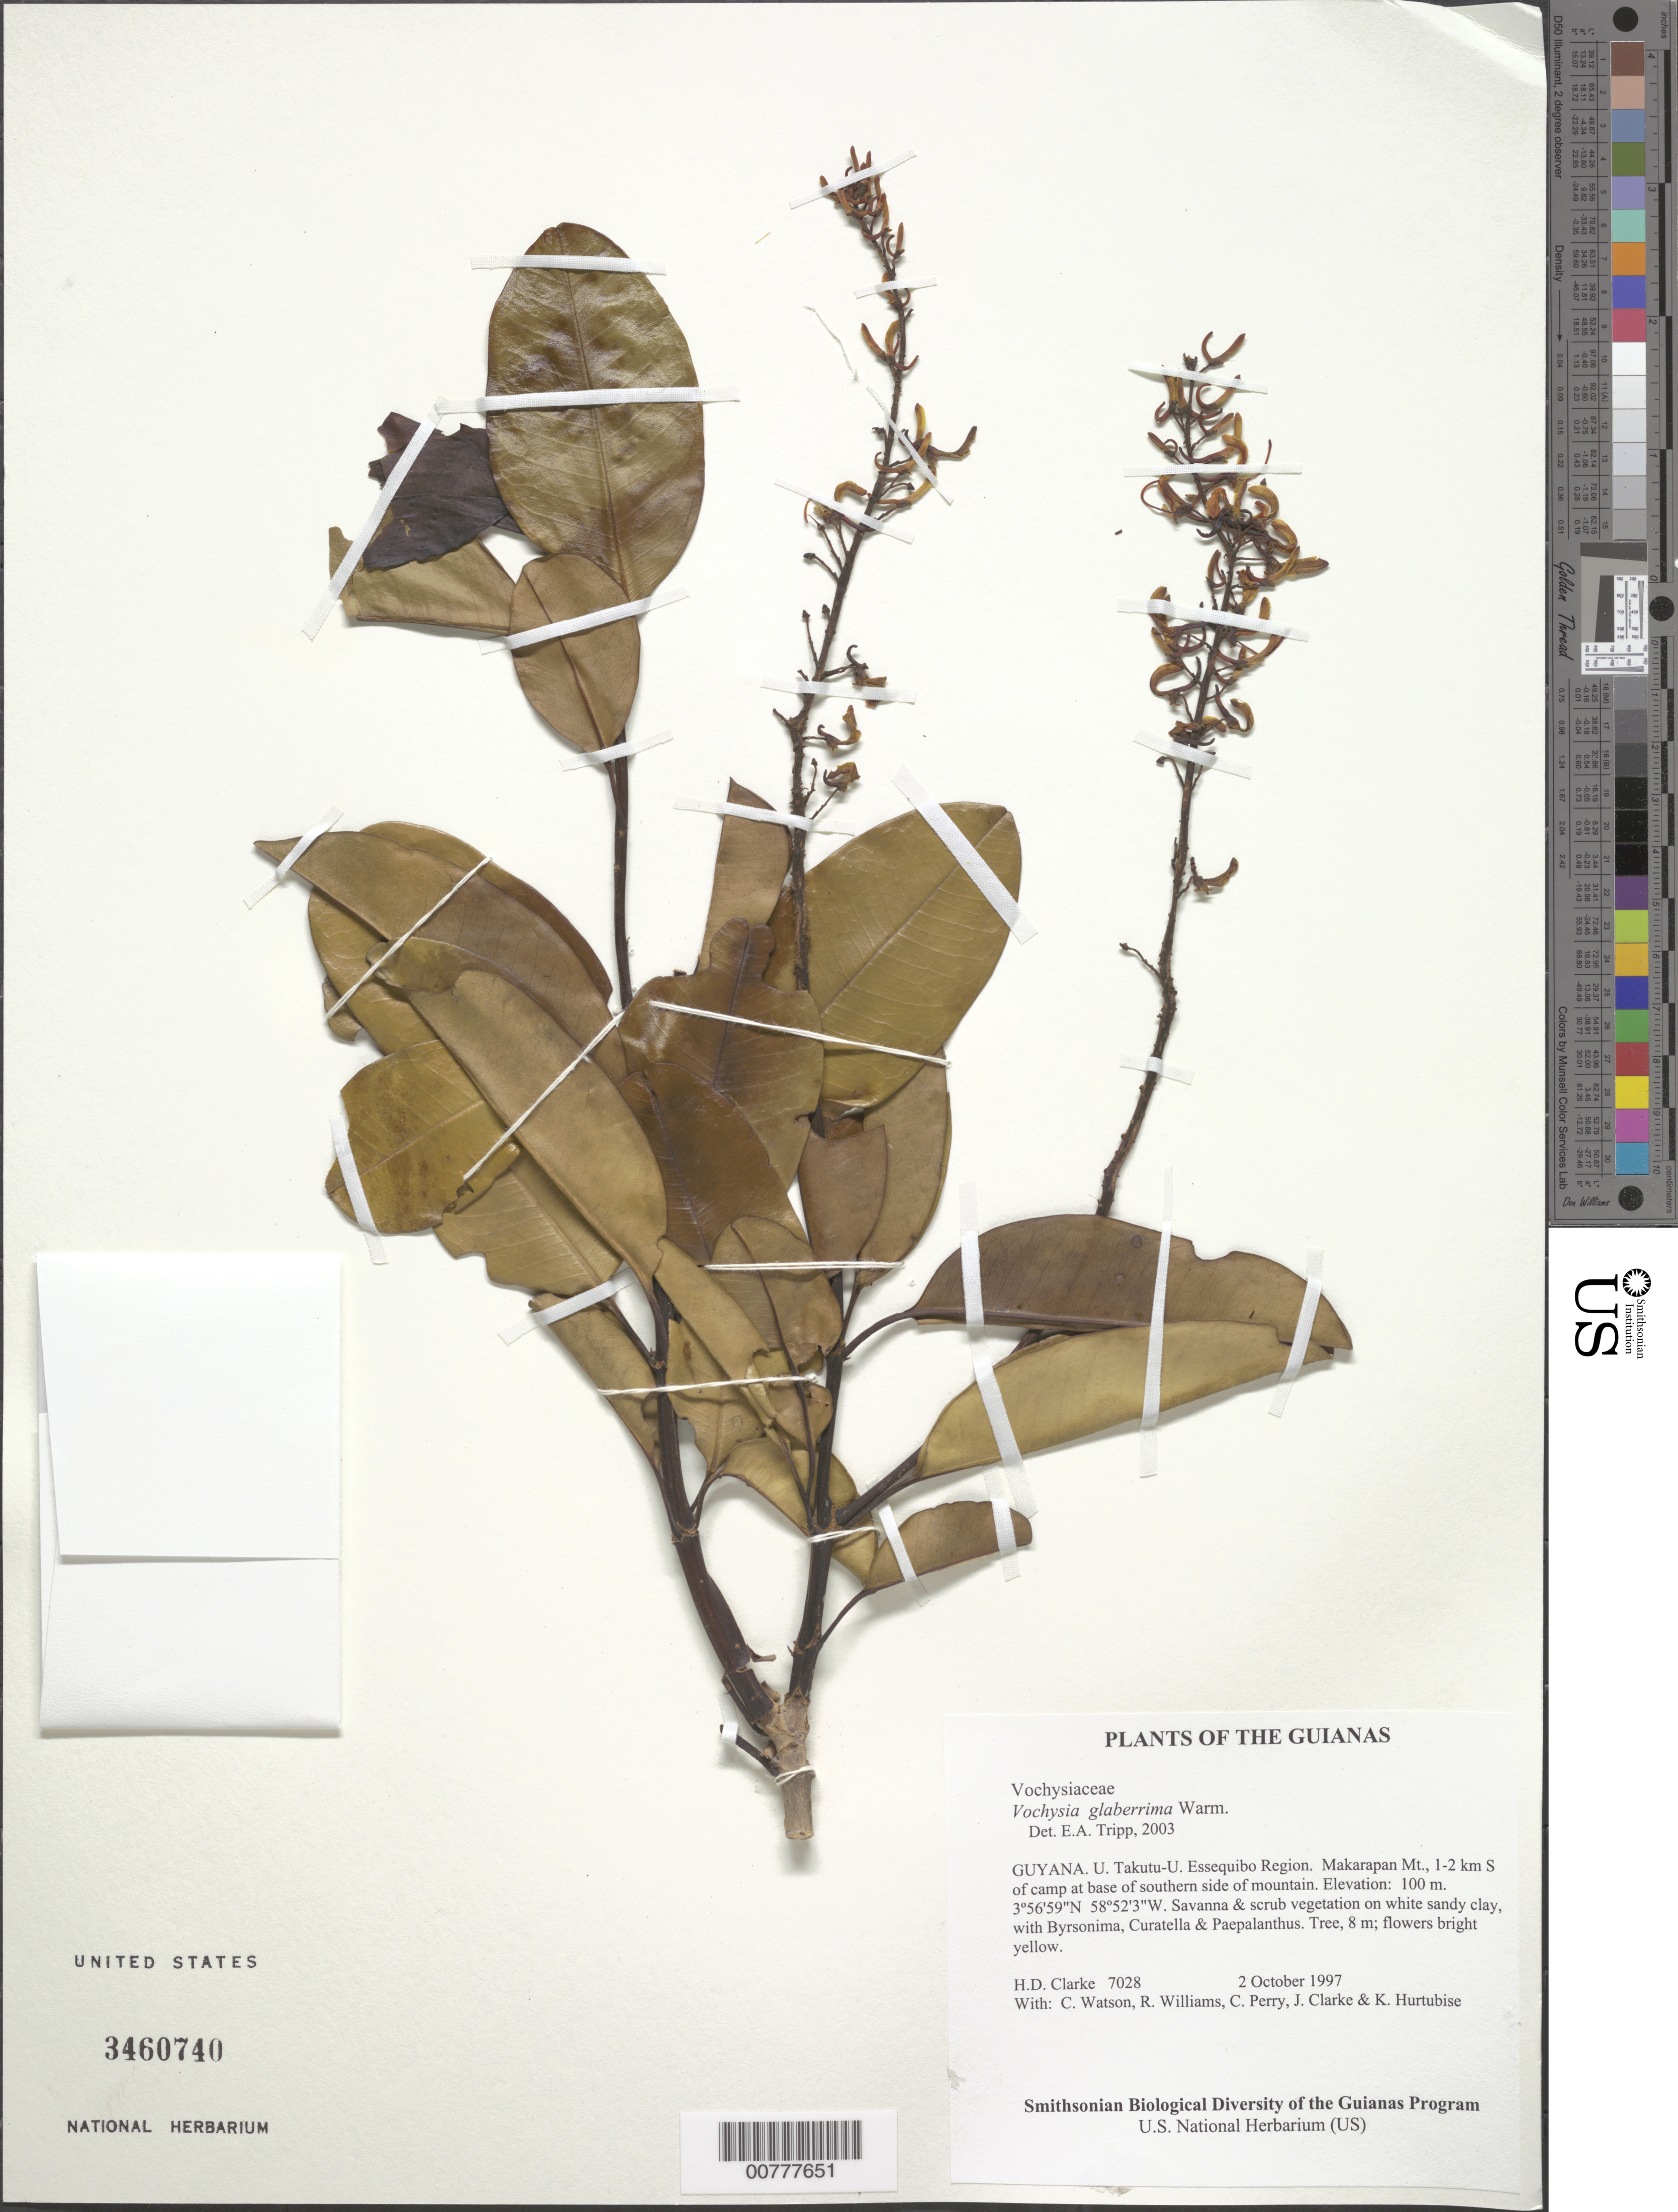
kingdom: Plantae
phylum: Tracheophyta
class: Magnoliopsida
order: Myrtales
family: Vochysiaceae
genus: Vochysia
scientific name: Vochysia glaberrima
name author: Warm.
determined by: Tripp, Erin A.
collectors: H. D. Clarke, C. Watson, R. Williams, C. Perry, J. Clarke & K. Hurtubise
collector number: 7028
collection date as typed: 2 October 1997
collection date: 1997-10-02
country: Guyana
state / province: U. Takutu-U. Essequibo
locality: Makarapan Mt., 1-2 km S of camp at base of southern side of mountain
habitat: Savanna & scrub vegetation on white sandy clay, with Byrsonima, Curatella & Paepalanthus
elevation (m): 100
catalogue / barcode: US 3460740